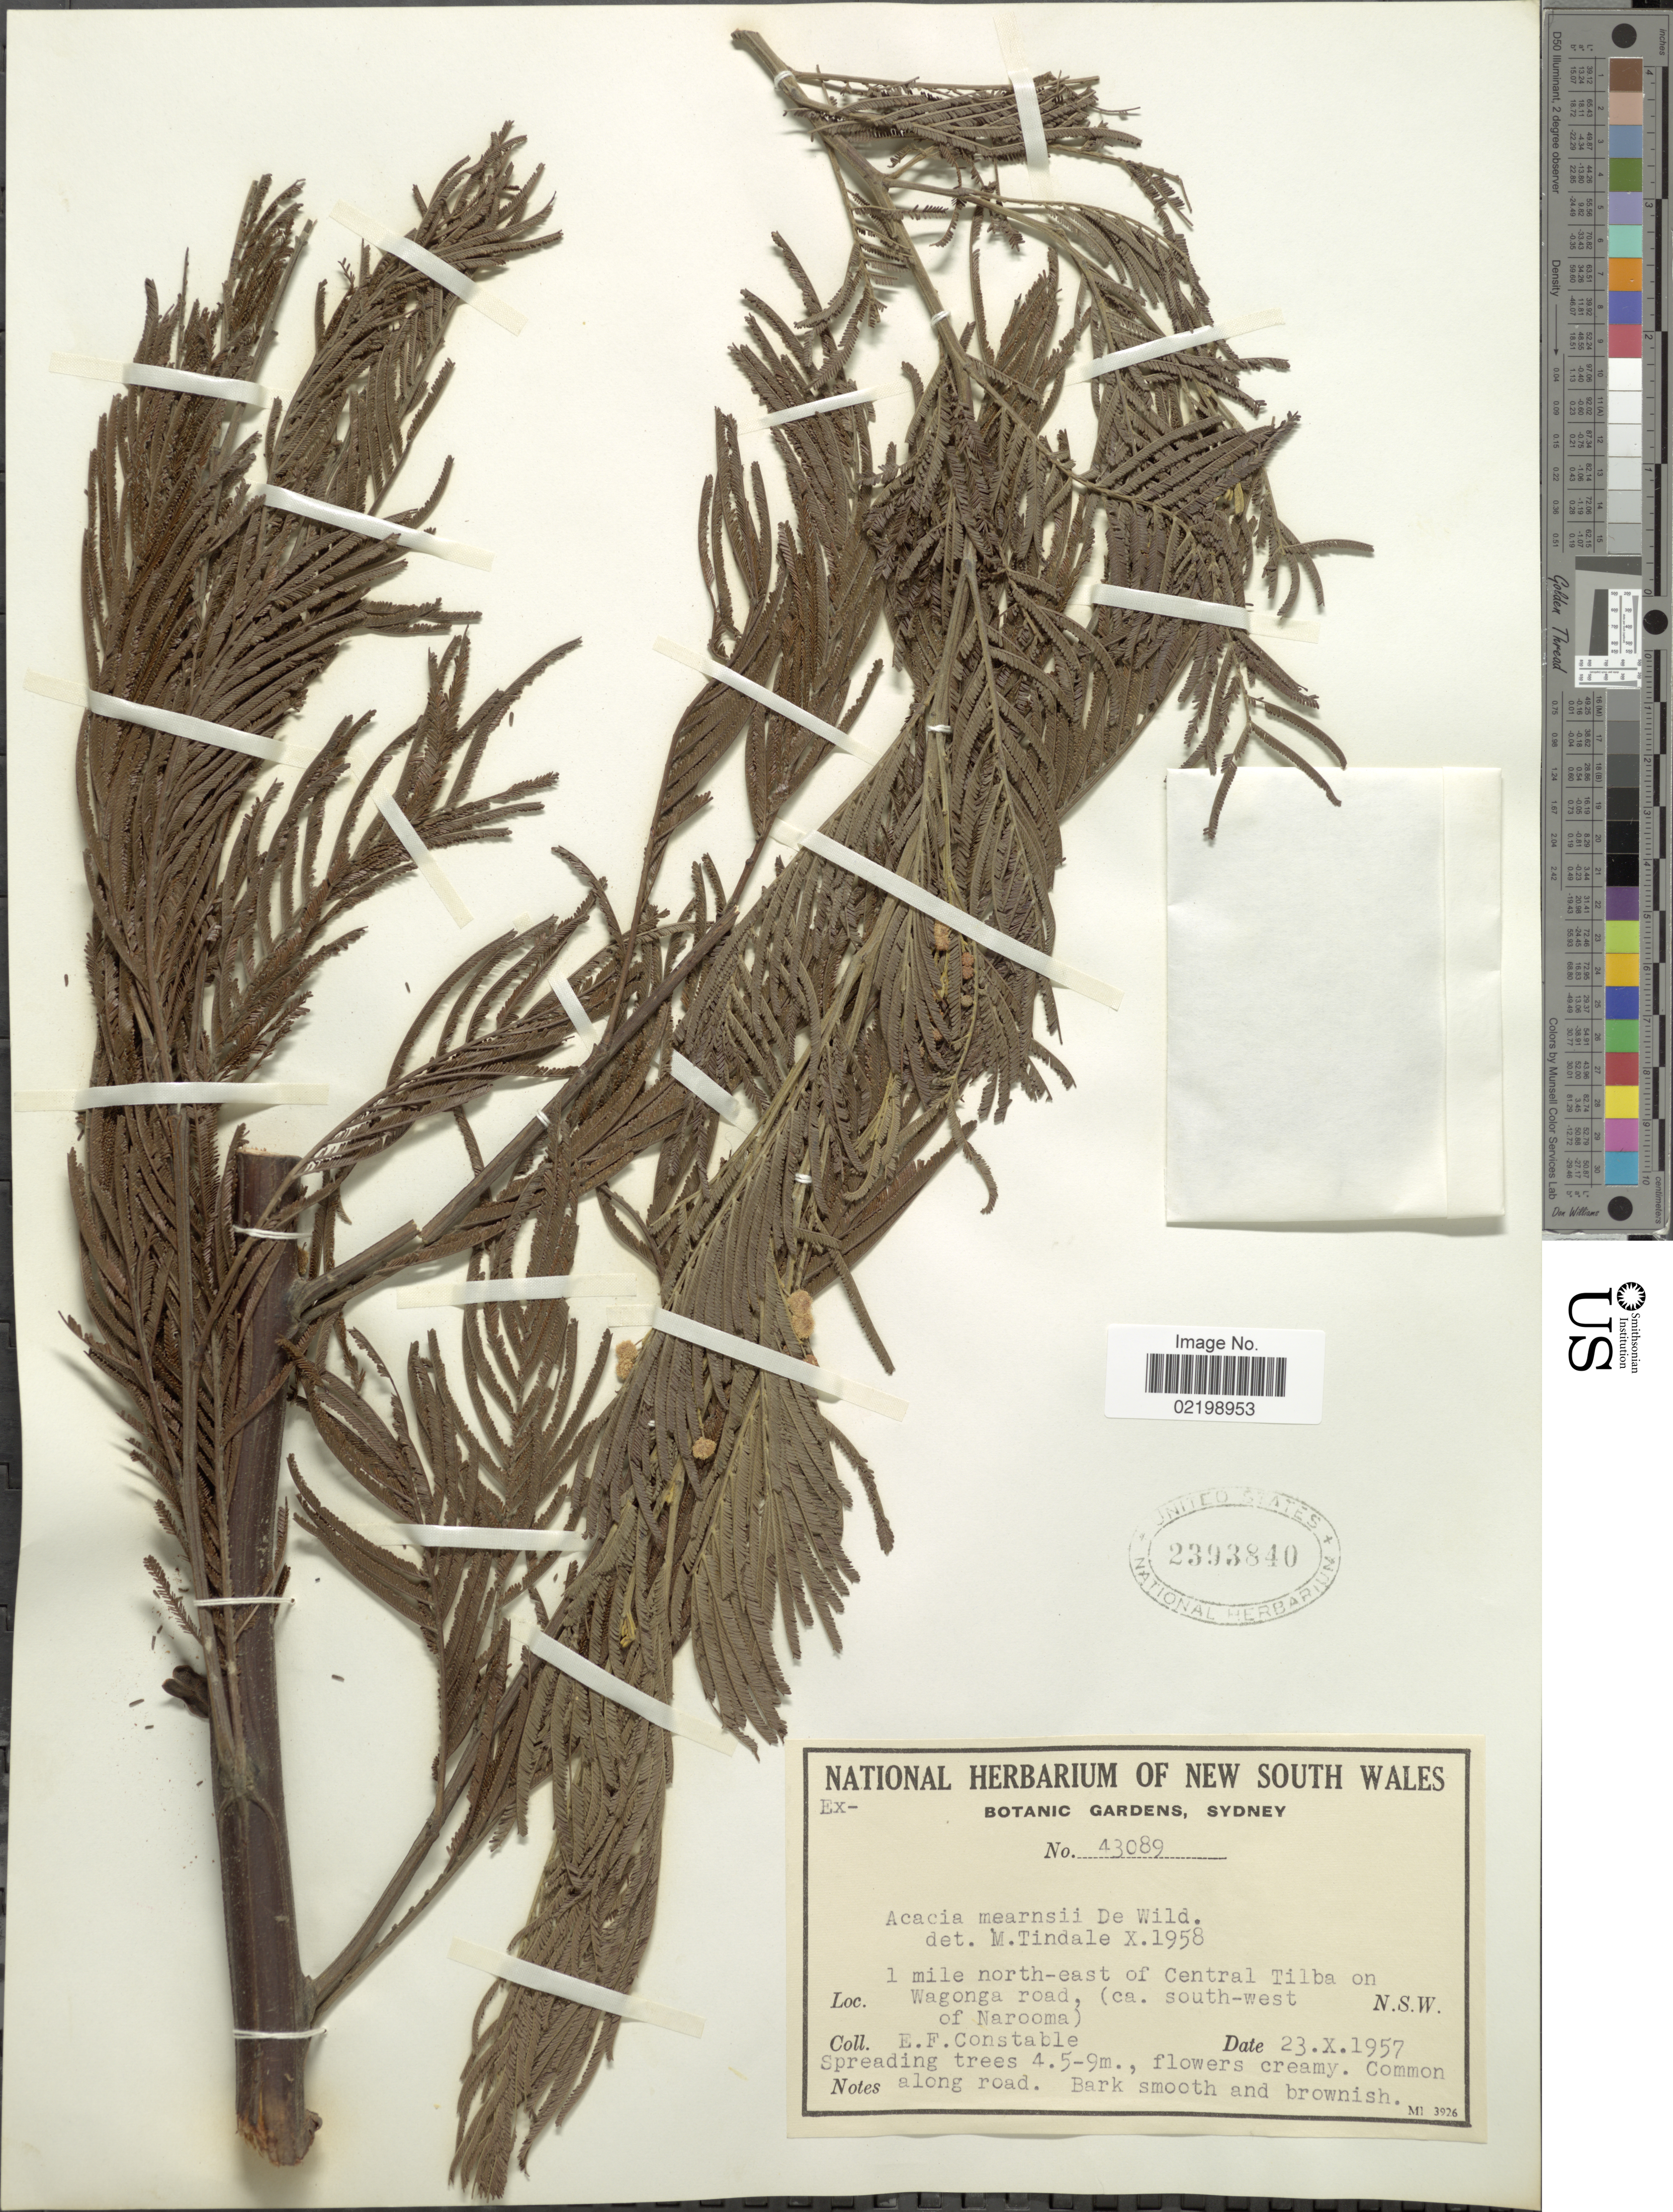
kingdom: Plantae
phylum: Tracheophyta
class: Magnoliopsida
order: Fabales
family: Fabaceae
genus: Acacia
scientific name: Acacia mearnsii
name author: De Wild.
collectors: E. F. Constable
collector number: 43089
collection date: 1957-10-23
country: Australia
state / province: New South Wales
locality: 1 miles north-east of Central Tilba on Wagonga road (ca. South-West of Narooma), N.S.W.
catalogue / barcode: US 2393840